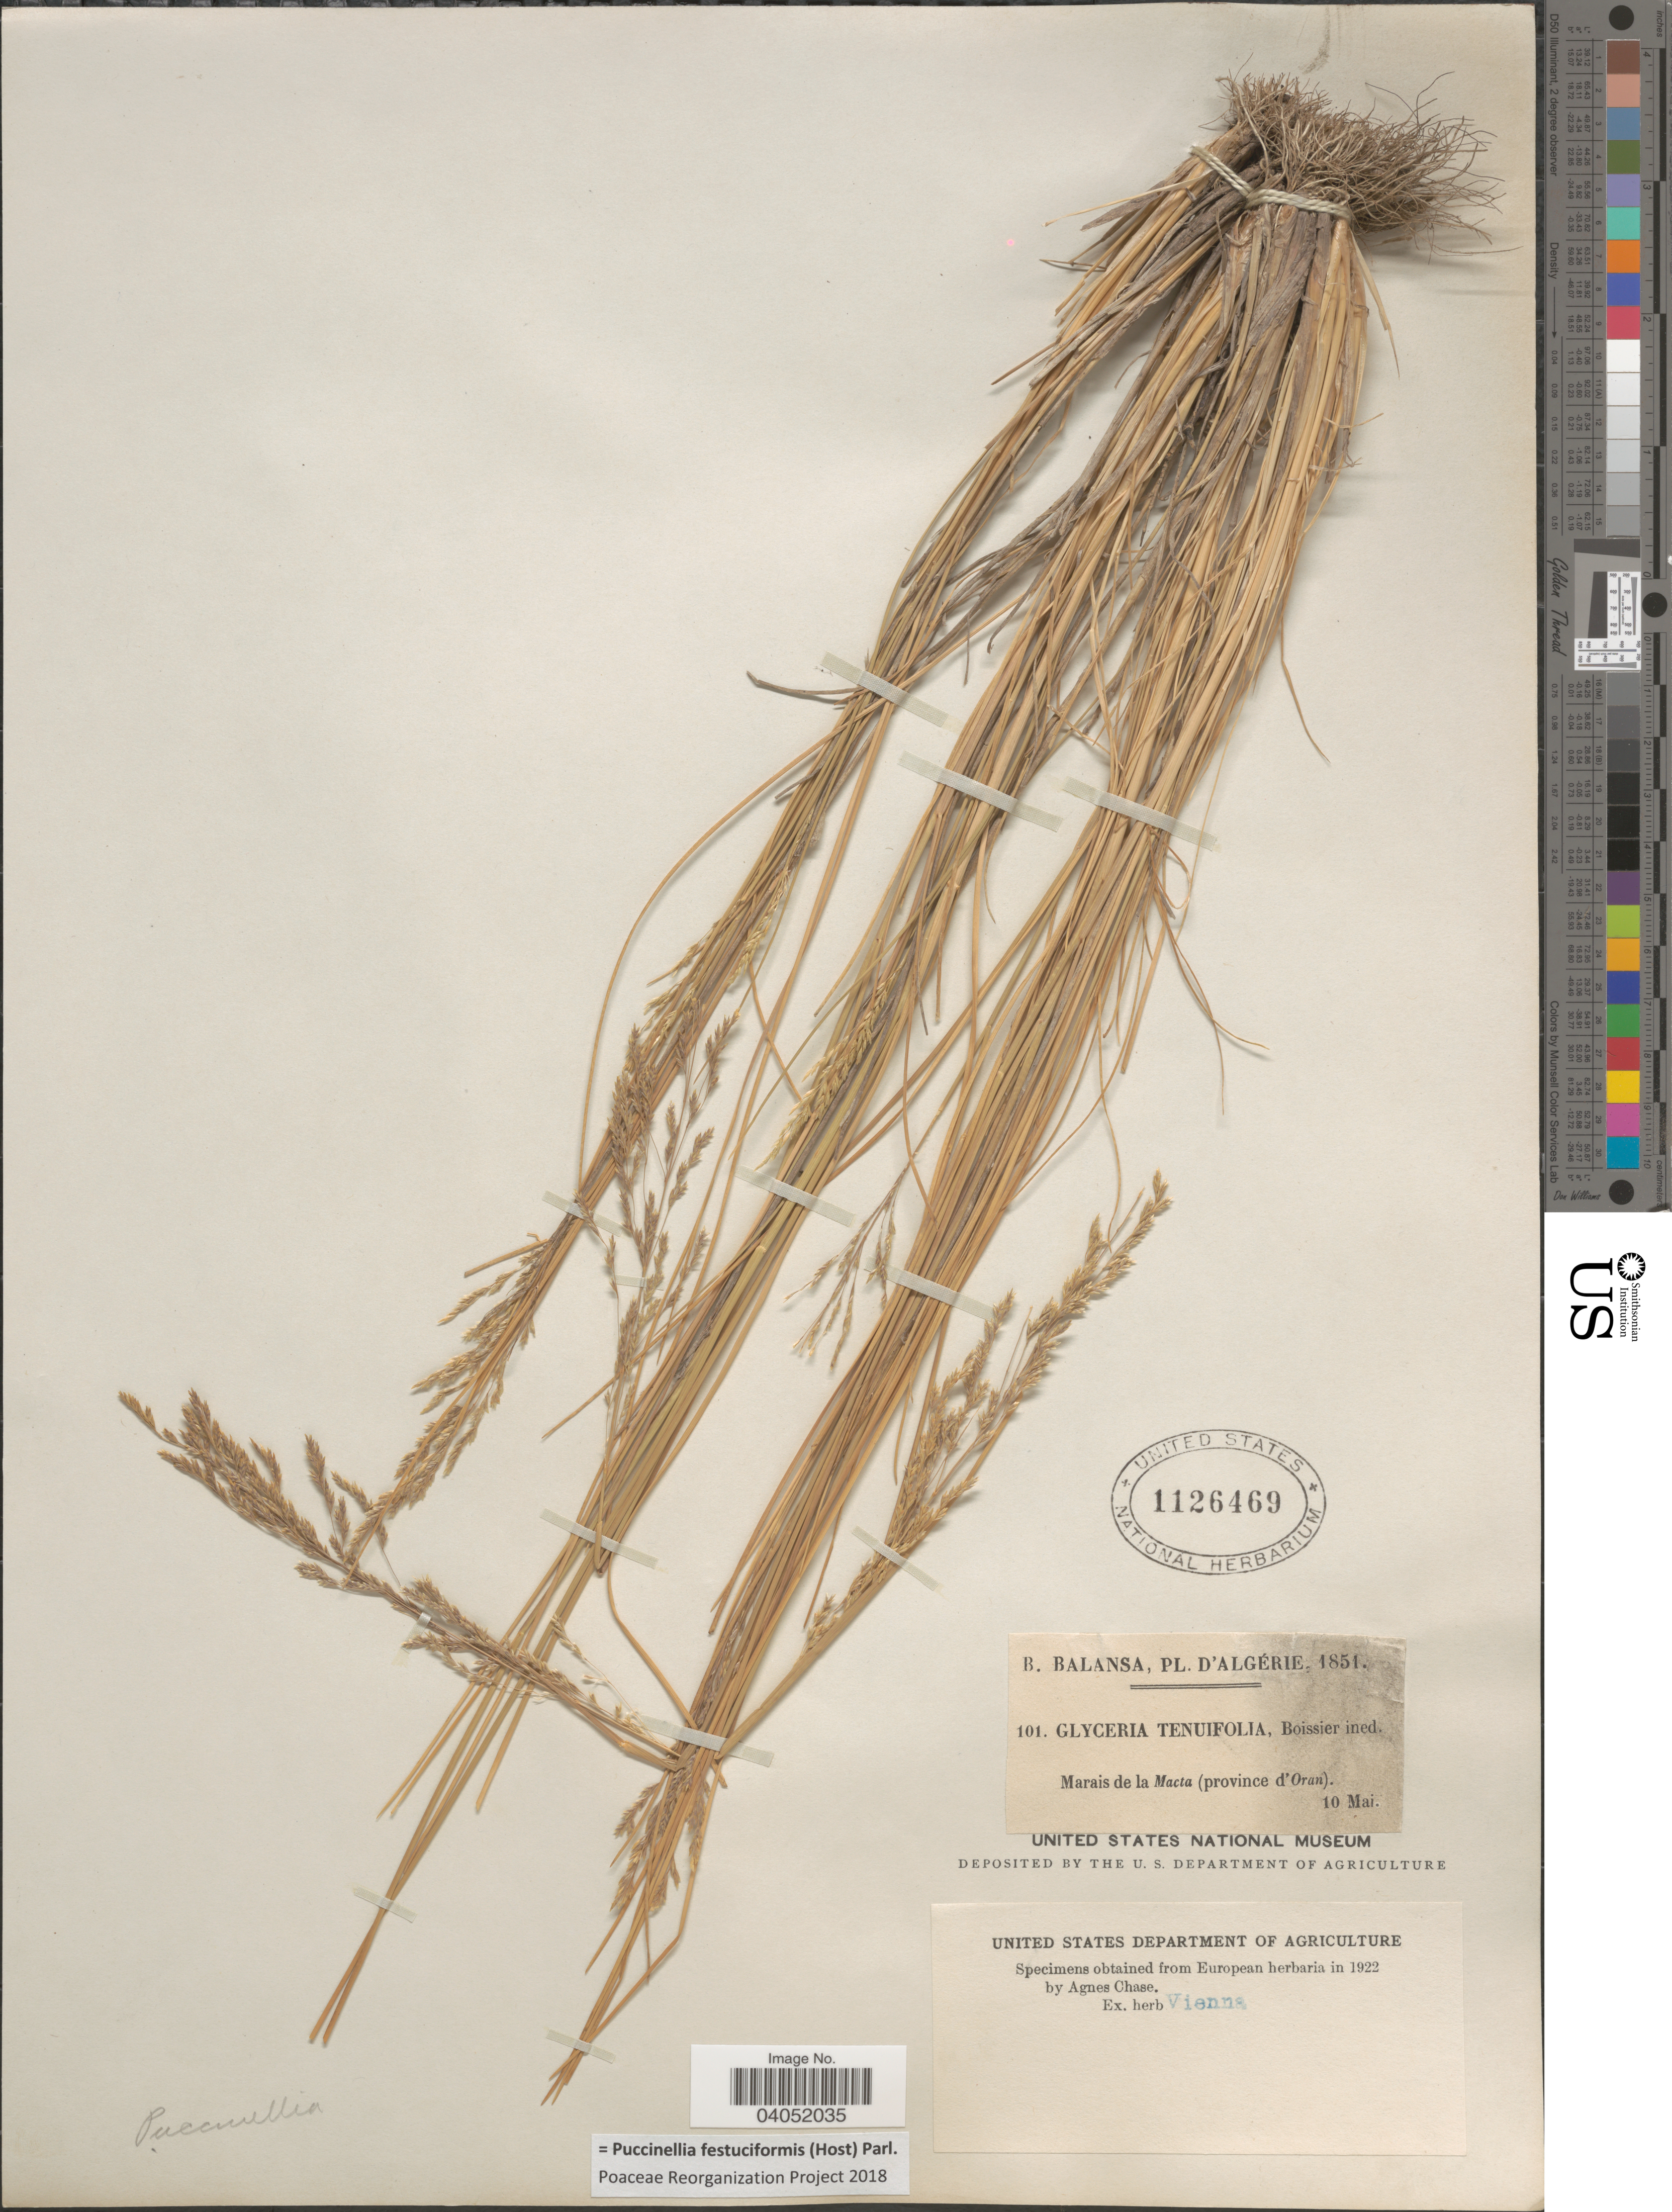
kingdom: Plantae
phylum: Tracheophyta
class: Liliopsida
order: Poales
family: Poaceae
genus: Puccinellia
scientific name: Puccinellia festuciformis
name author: (Host) Parl.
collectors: B. Balansa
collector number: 101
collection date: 1851-05-10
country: Algeria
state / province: Oran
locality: Marais de la Macta.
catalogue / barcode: US 1126469